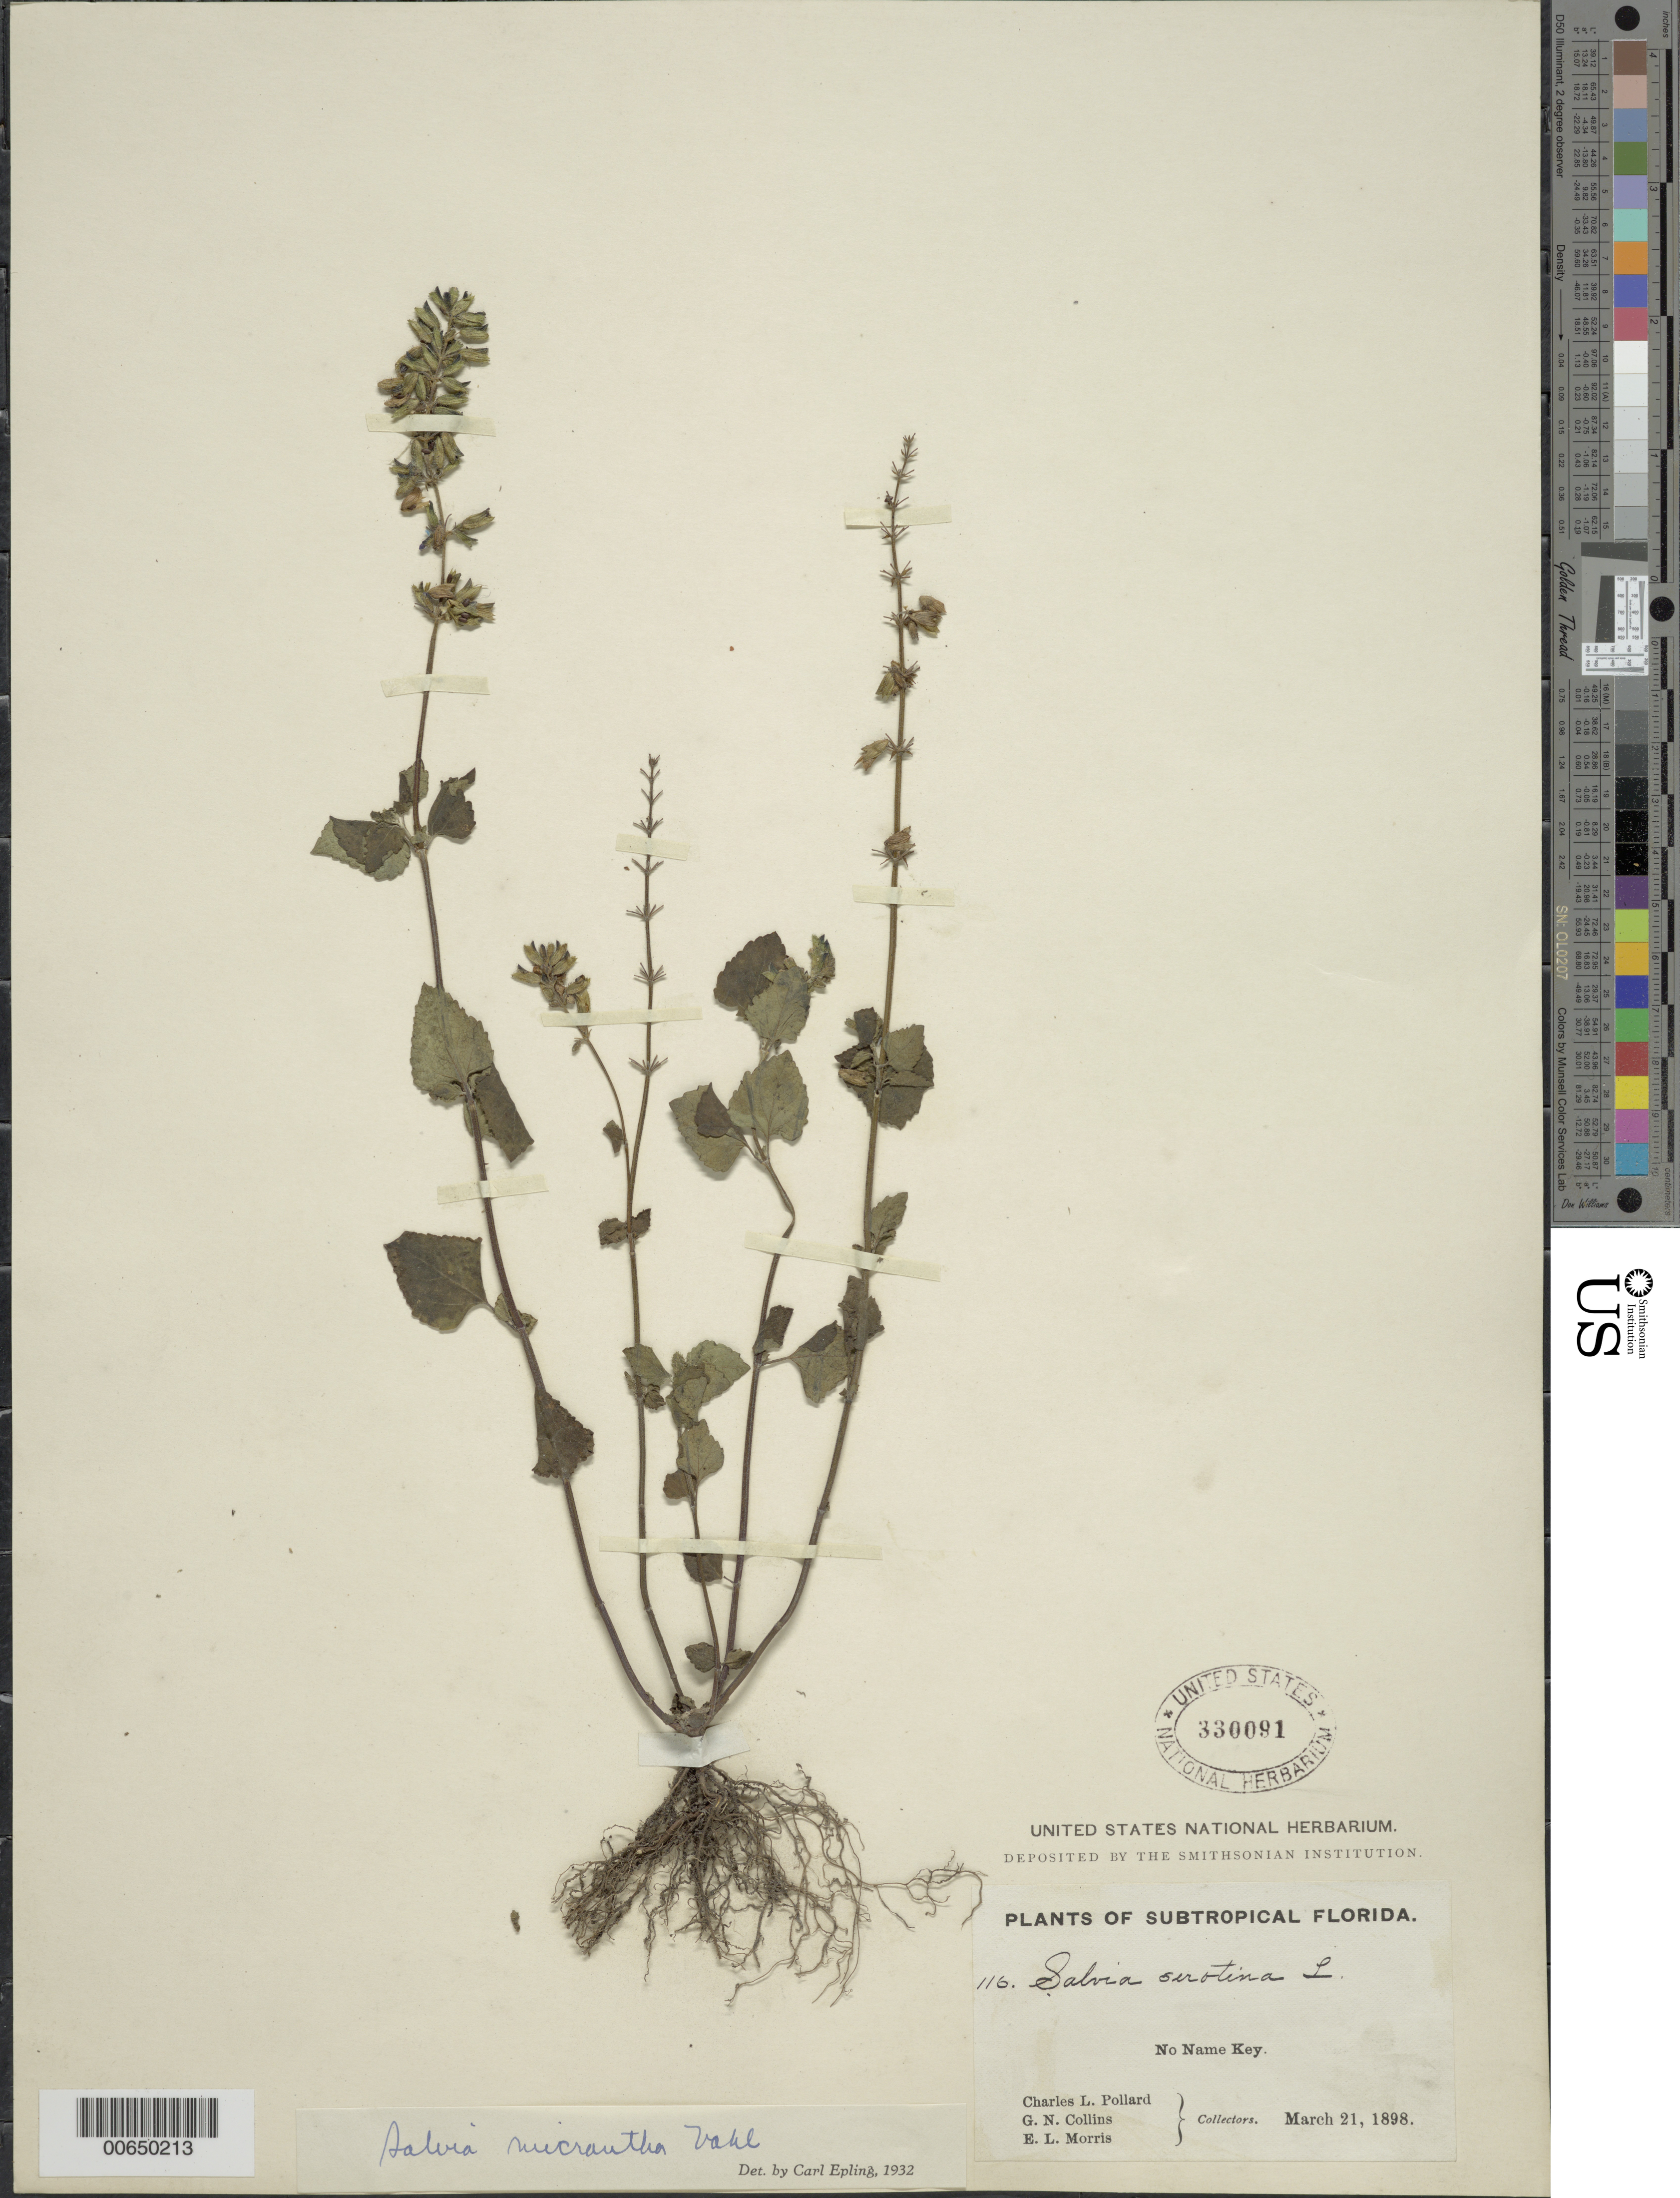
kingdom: Plantae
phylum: Tracheophyta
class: Magnoliopsida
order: Lamiales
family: Lamiaceae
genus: Salvia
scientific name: Salvia micrantha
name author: Vahl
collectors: C. L. Pollard, G. Collins & E. L. Morris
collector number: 116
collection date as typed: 21 Mar 1898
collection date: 1898-03-21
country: United States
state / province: Florida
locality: No Name Key.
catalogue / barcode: US 330091